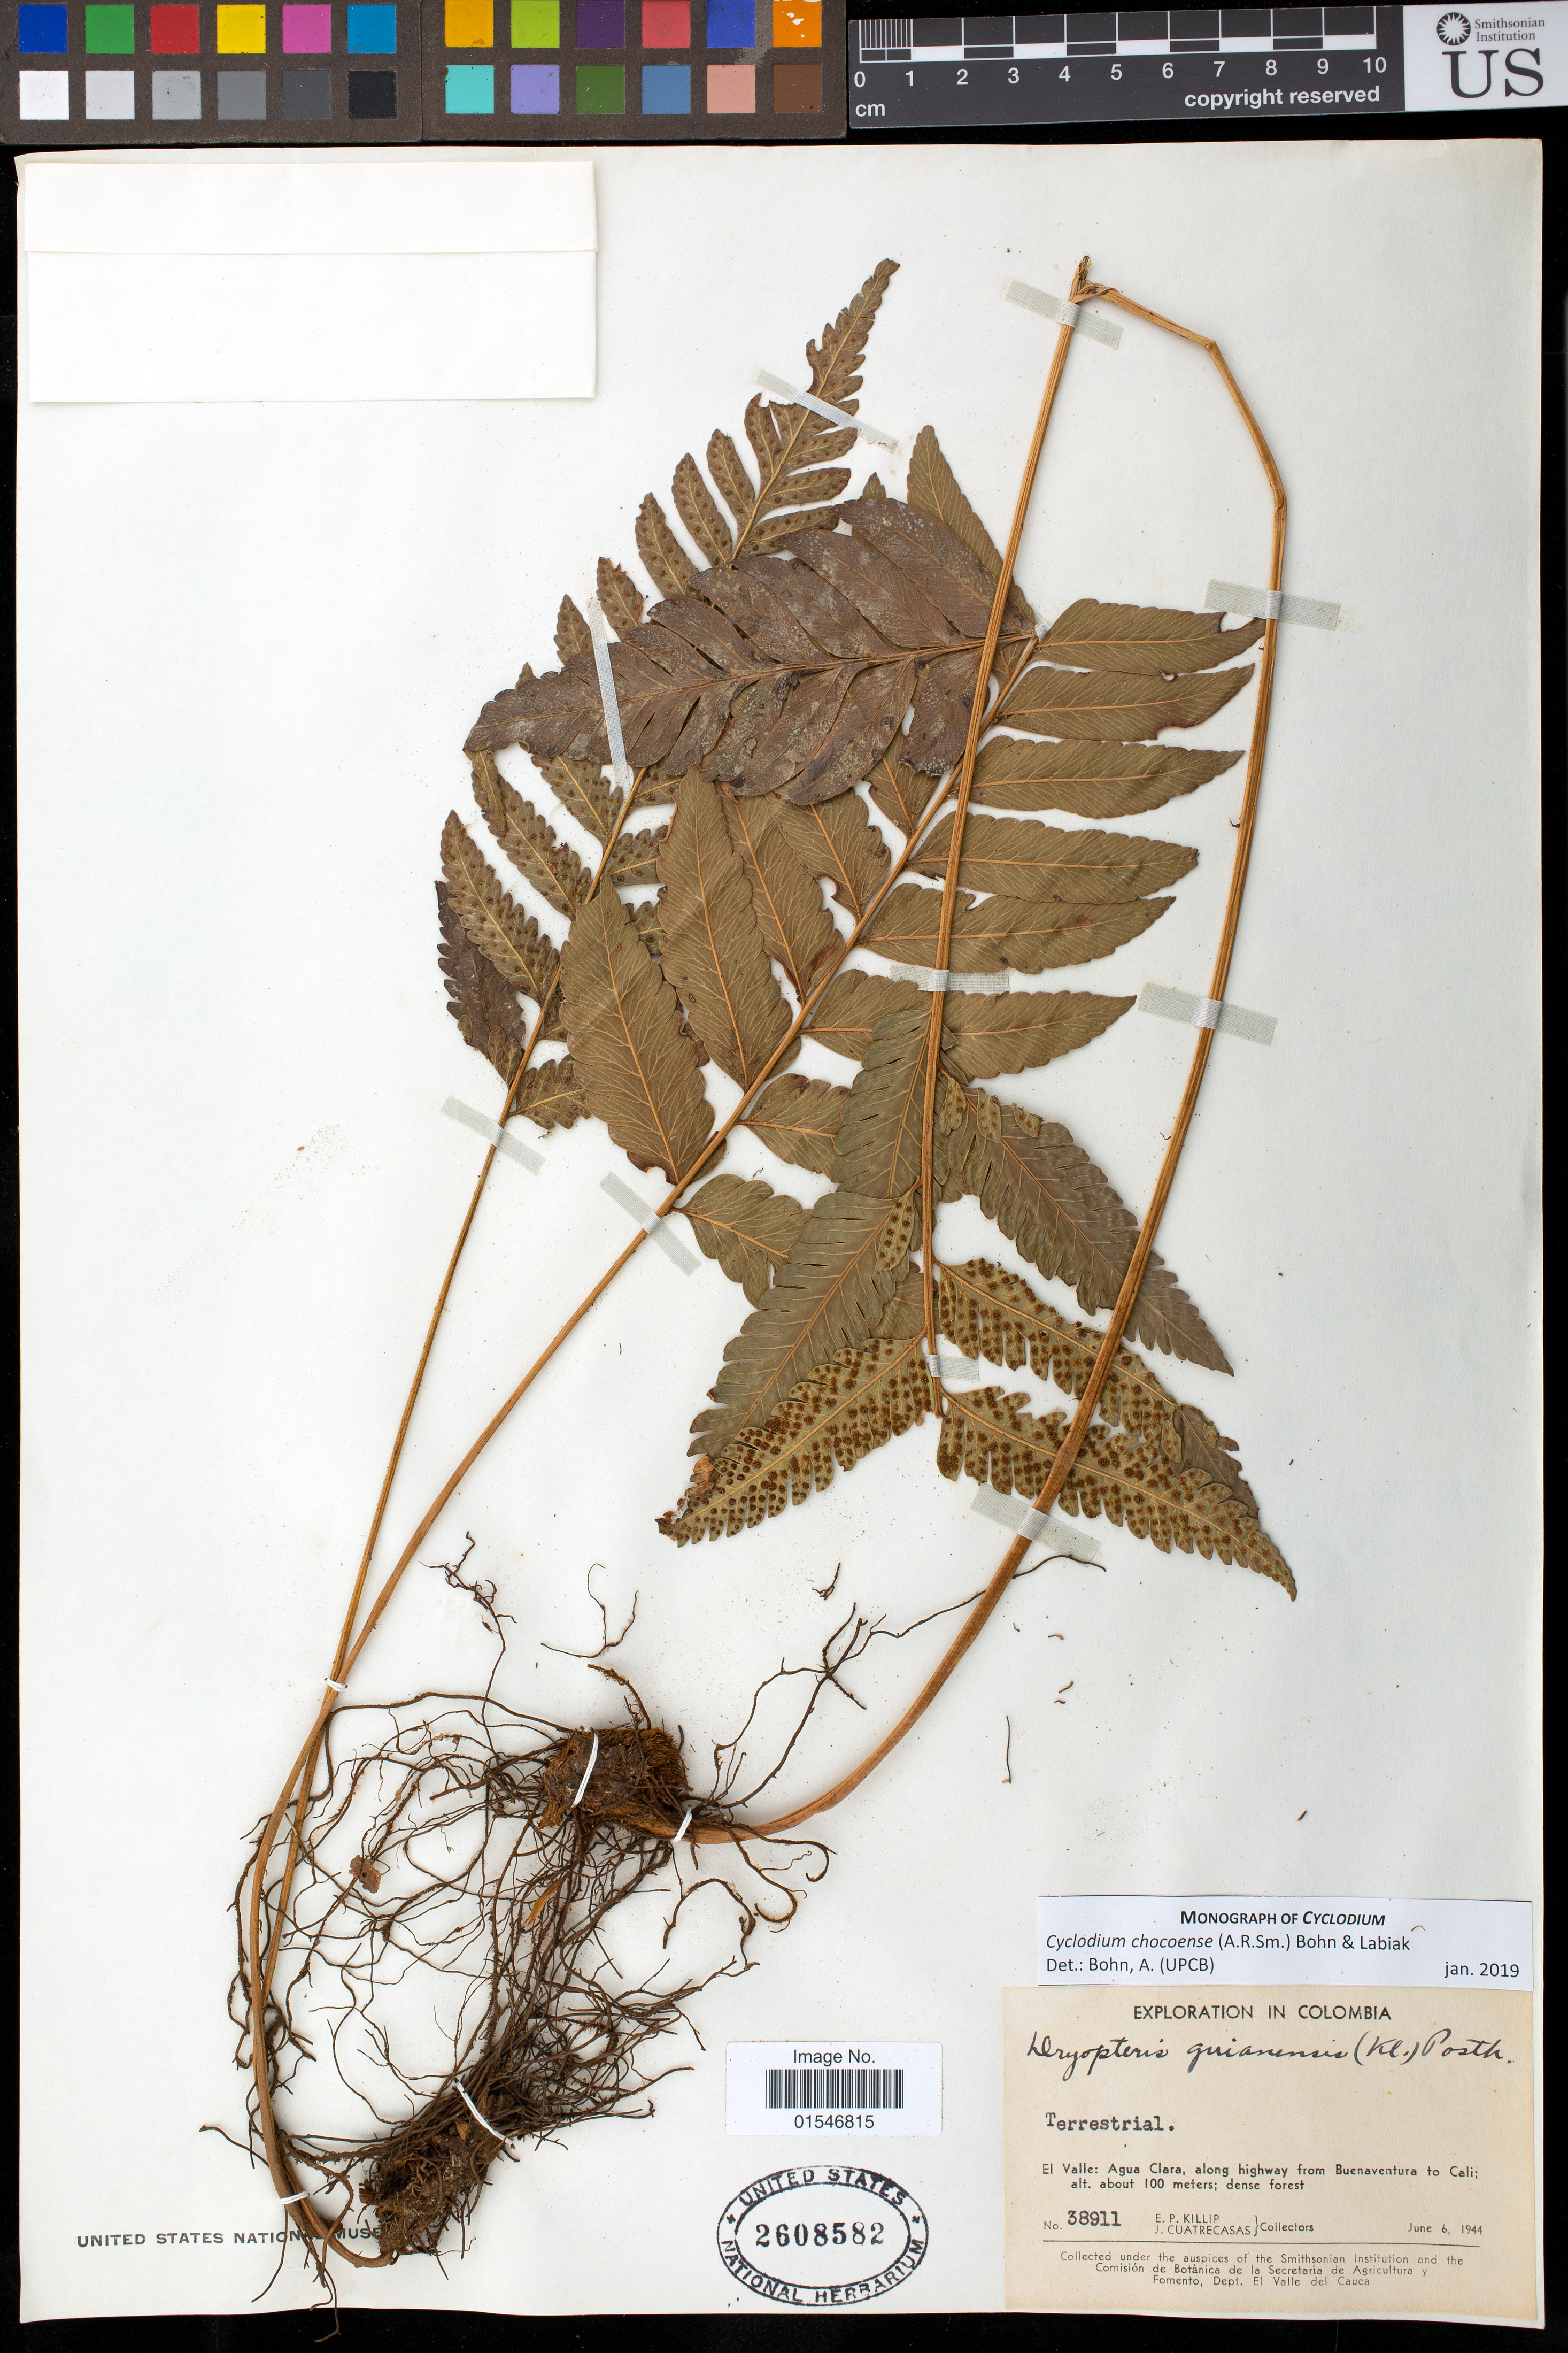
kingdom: Plantae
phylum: Tracheophyta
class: Polypodiopsida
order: Polypodiales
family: Dryopteridaceae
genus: Cyclodium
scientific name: Cyclodium chocoense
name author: (A.R. Sm.) Bohn & Labiak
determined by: Bohn, Amabily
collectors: E. P. Killip & J. Cuatrecasas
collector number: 38911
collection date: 1944-06-06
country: Colombia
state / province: Valle del Cauca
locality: Colombia. El Valle: agua Clara, along highway from Buenaventra to Cali.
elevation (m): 100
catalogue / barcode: US 2608582